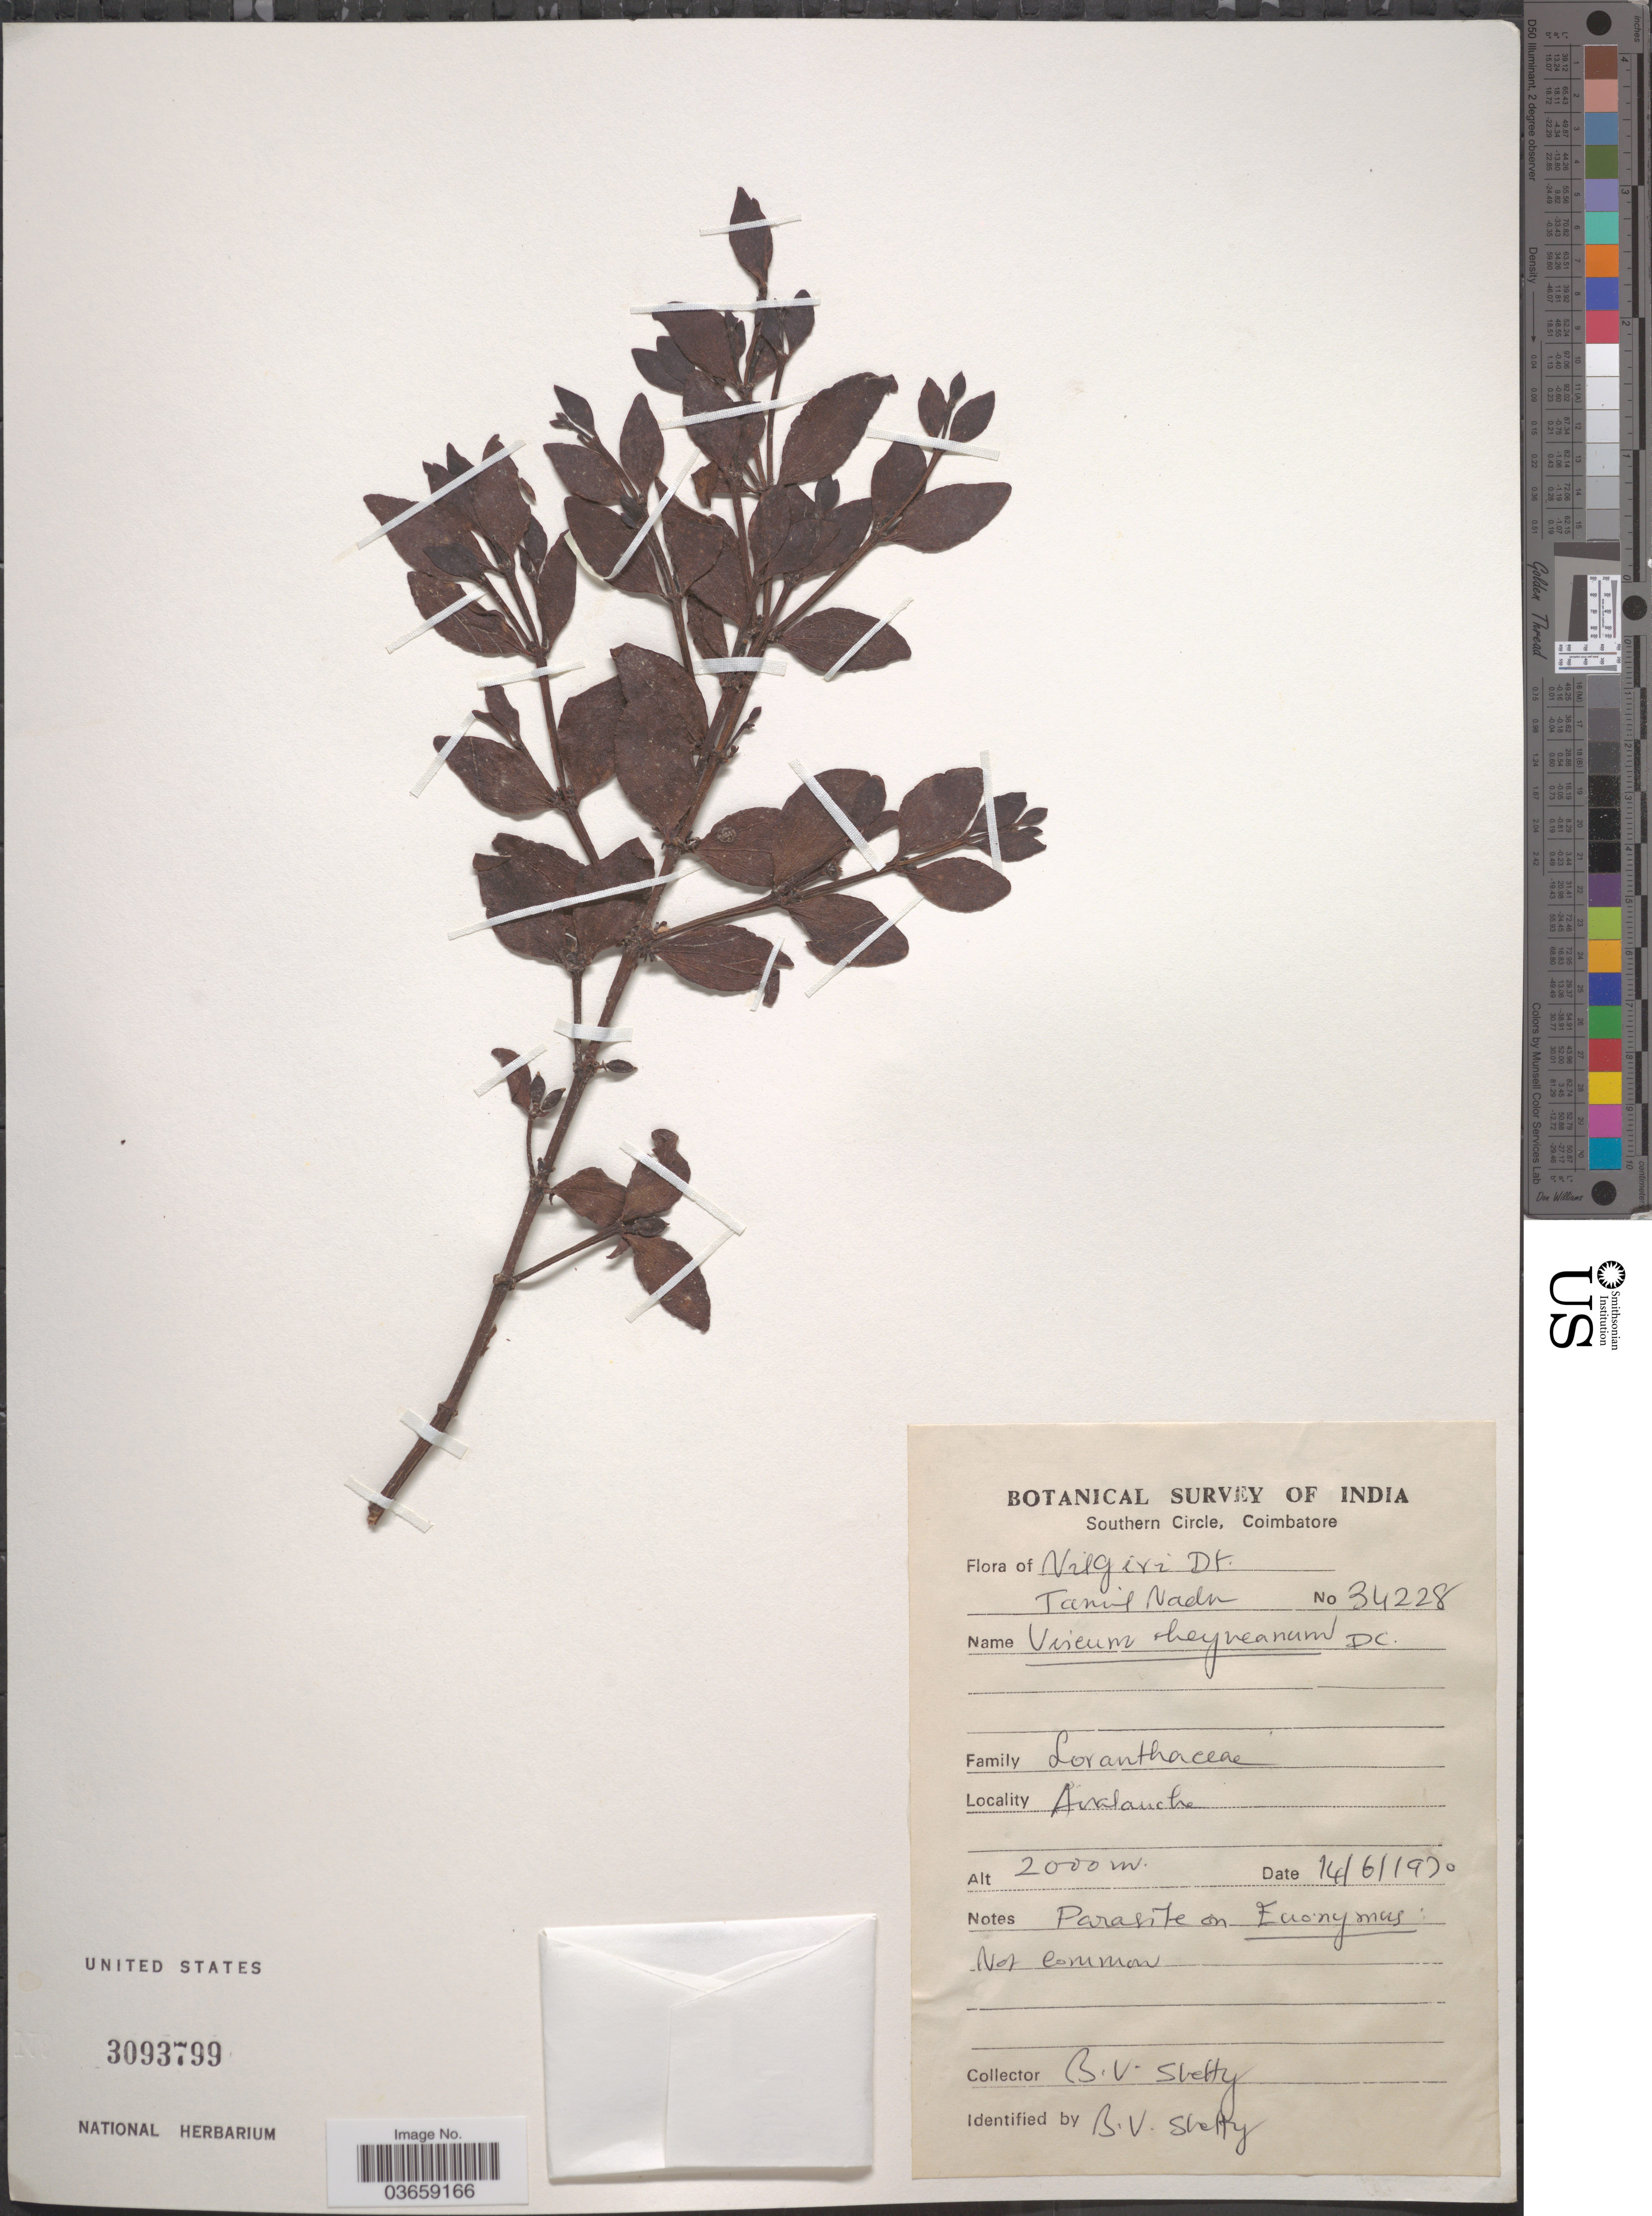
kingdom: Plantae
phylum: Tracheophyta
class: Magnoliopsida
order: Santalales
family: Viscaceae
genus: Viscum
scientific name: Viscum heyneanum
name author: DC.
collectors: B.V. Shetty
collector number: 34228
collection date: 1970-06-14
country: India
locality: Nilgiri Dt. Tamil Nadu.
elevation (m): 2000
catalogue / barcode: US 3093799